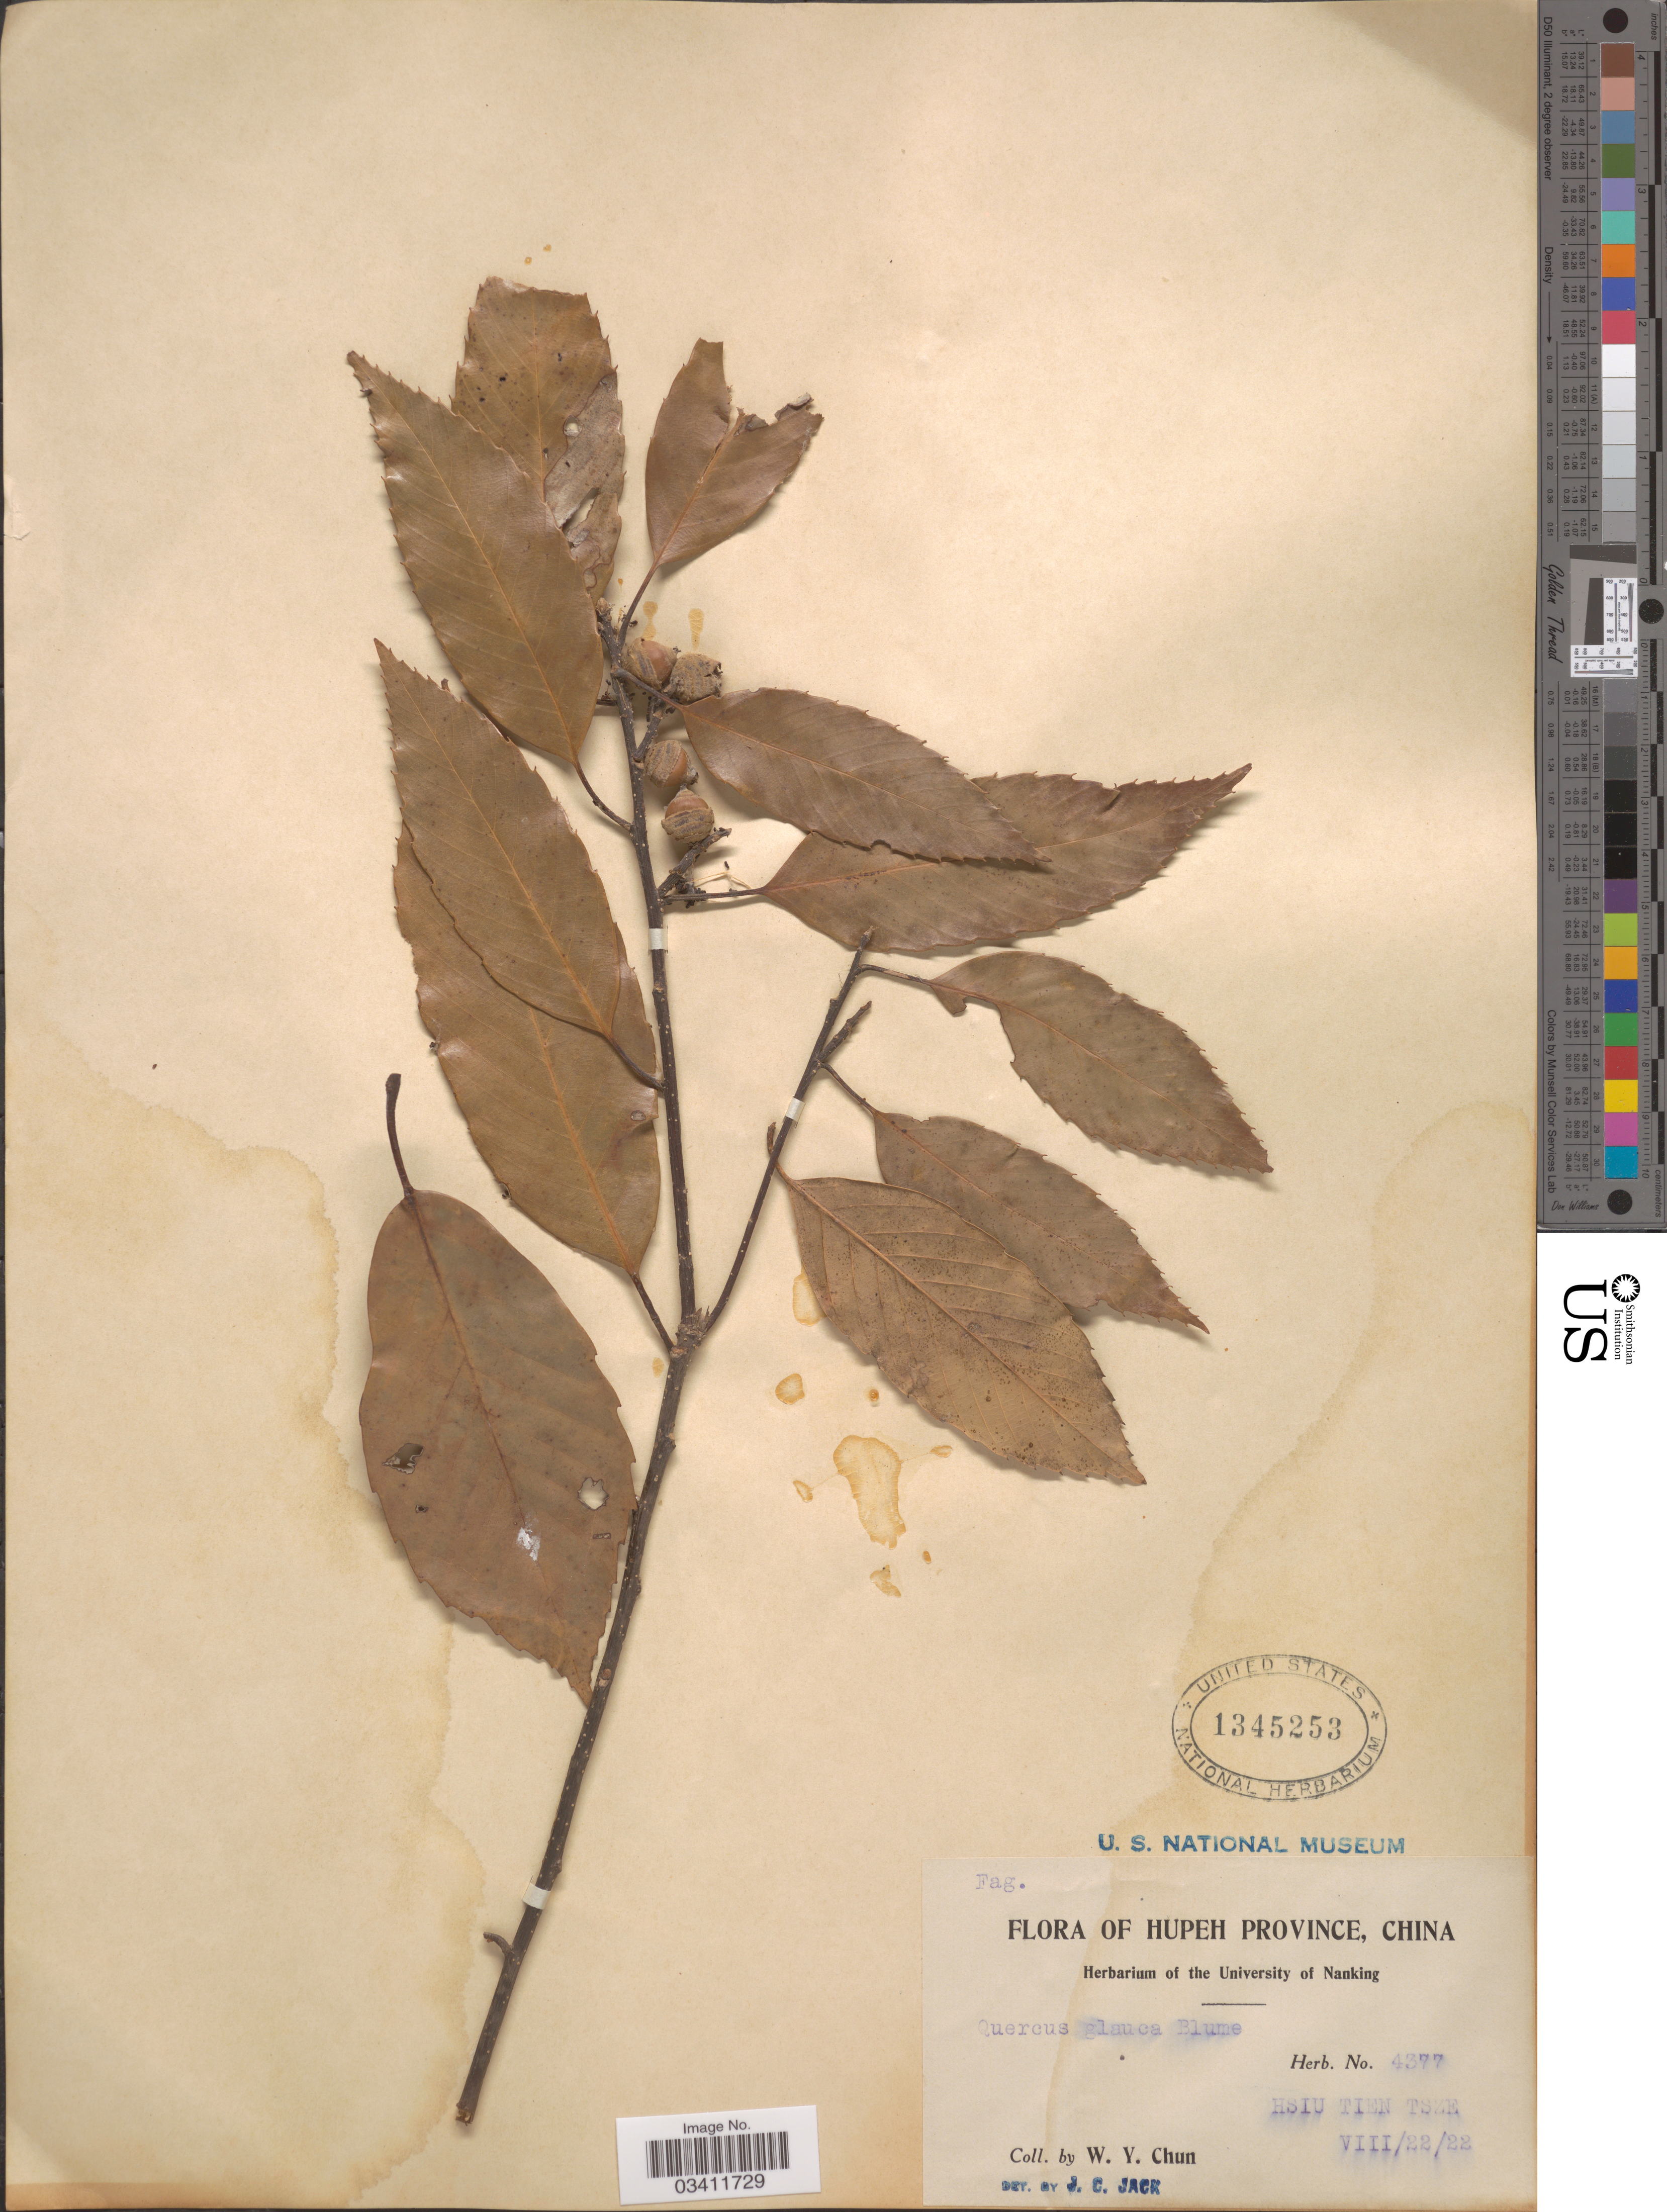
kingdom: Plantae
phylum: Tracheophyta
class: Magnoliopsida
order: Fagales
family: Fagaceae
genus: Quercus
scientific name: Quercus glauca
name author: Thunb.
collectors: W. Y. Chun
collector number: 4377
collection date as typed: Transcribed d/m/y: 22/8/22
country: China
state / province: Hubei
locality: Hupeh Province. Hsiu Tien Tsze.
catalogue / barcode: US 1345253